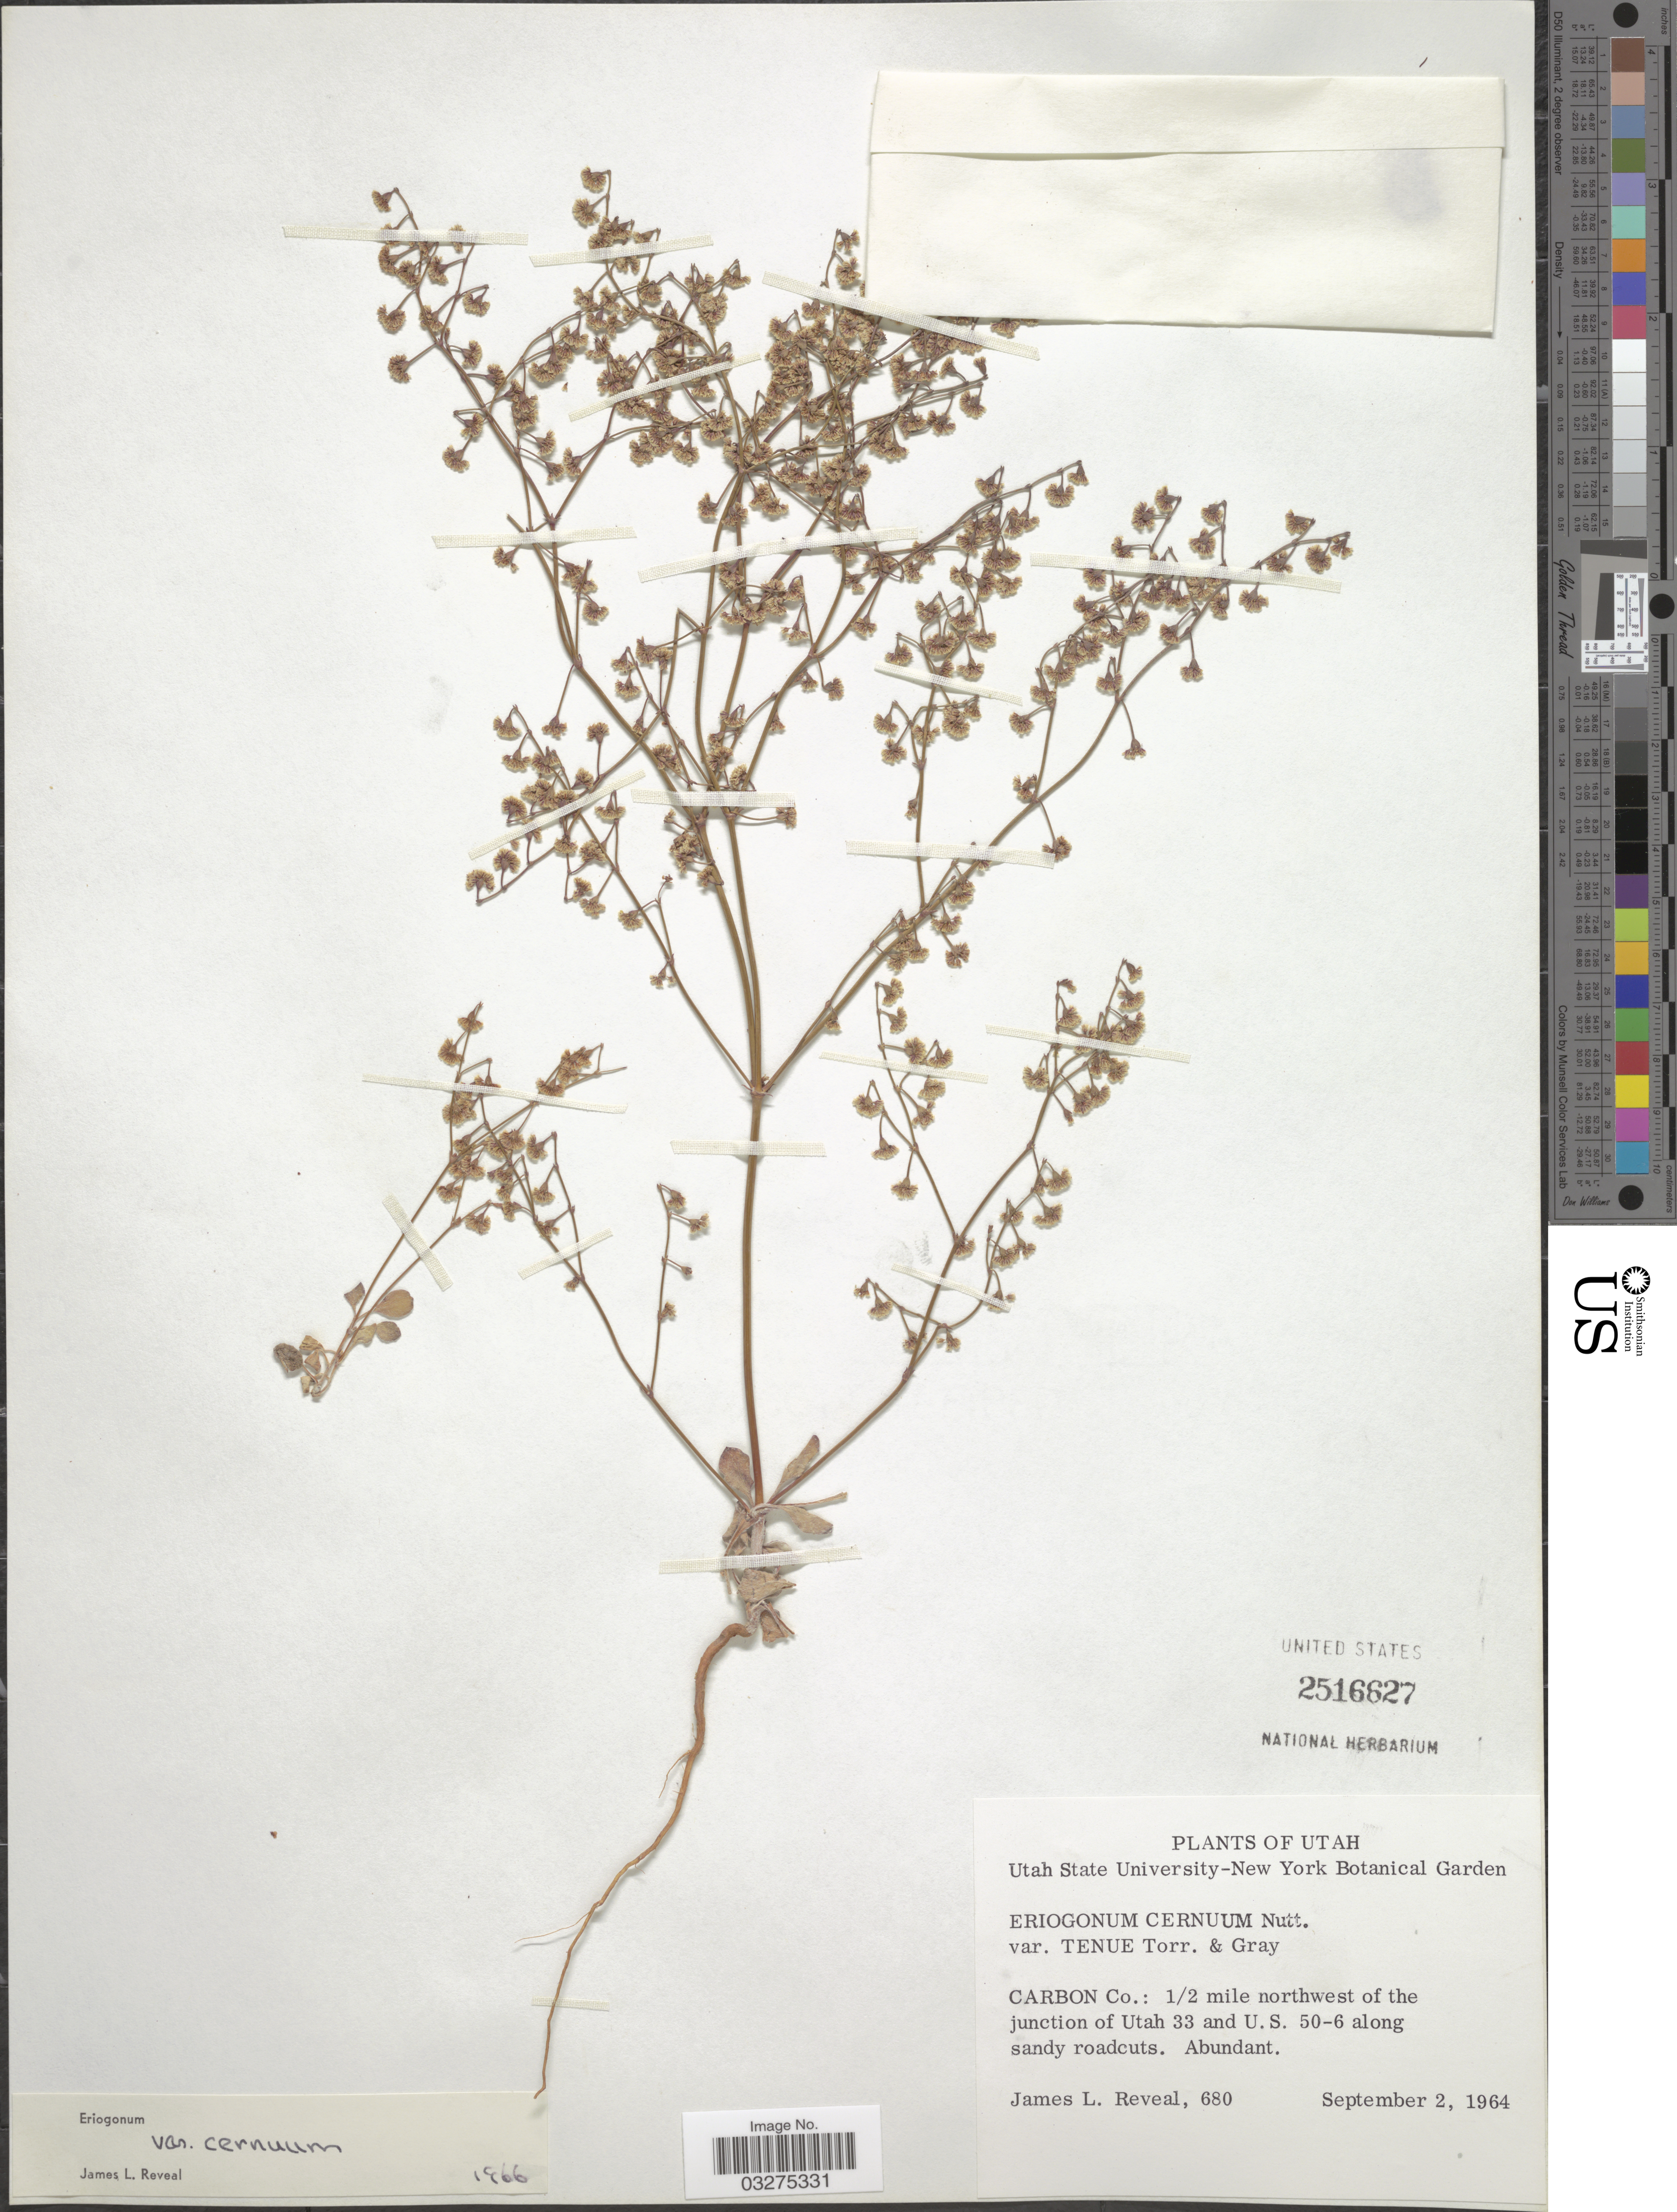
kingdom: Plantae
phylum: Tracheophyta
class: Magnoliopsida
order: Caryophyllales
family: Polygonaceae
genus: Eriogonum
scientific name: Eriogonum cernuum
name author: Nutt.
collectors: J. L. Reveal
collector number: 680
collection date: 1964-09-02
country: United States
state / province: Utah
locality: Carbon Co.: ½ mile northwest of the junction of Utah 33 and U.S. 50-6 along sandy roadcuts.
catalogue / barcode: US 2516627